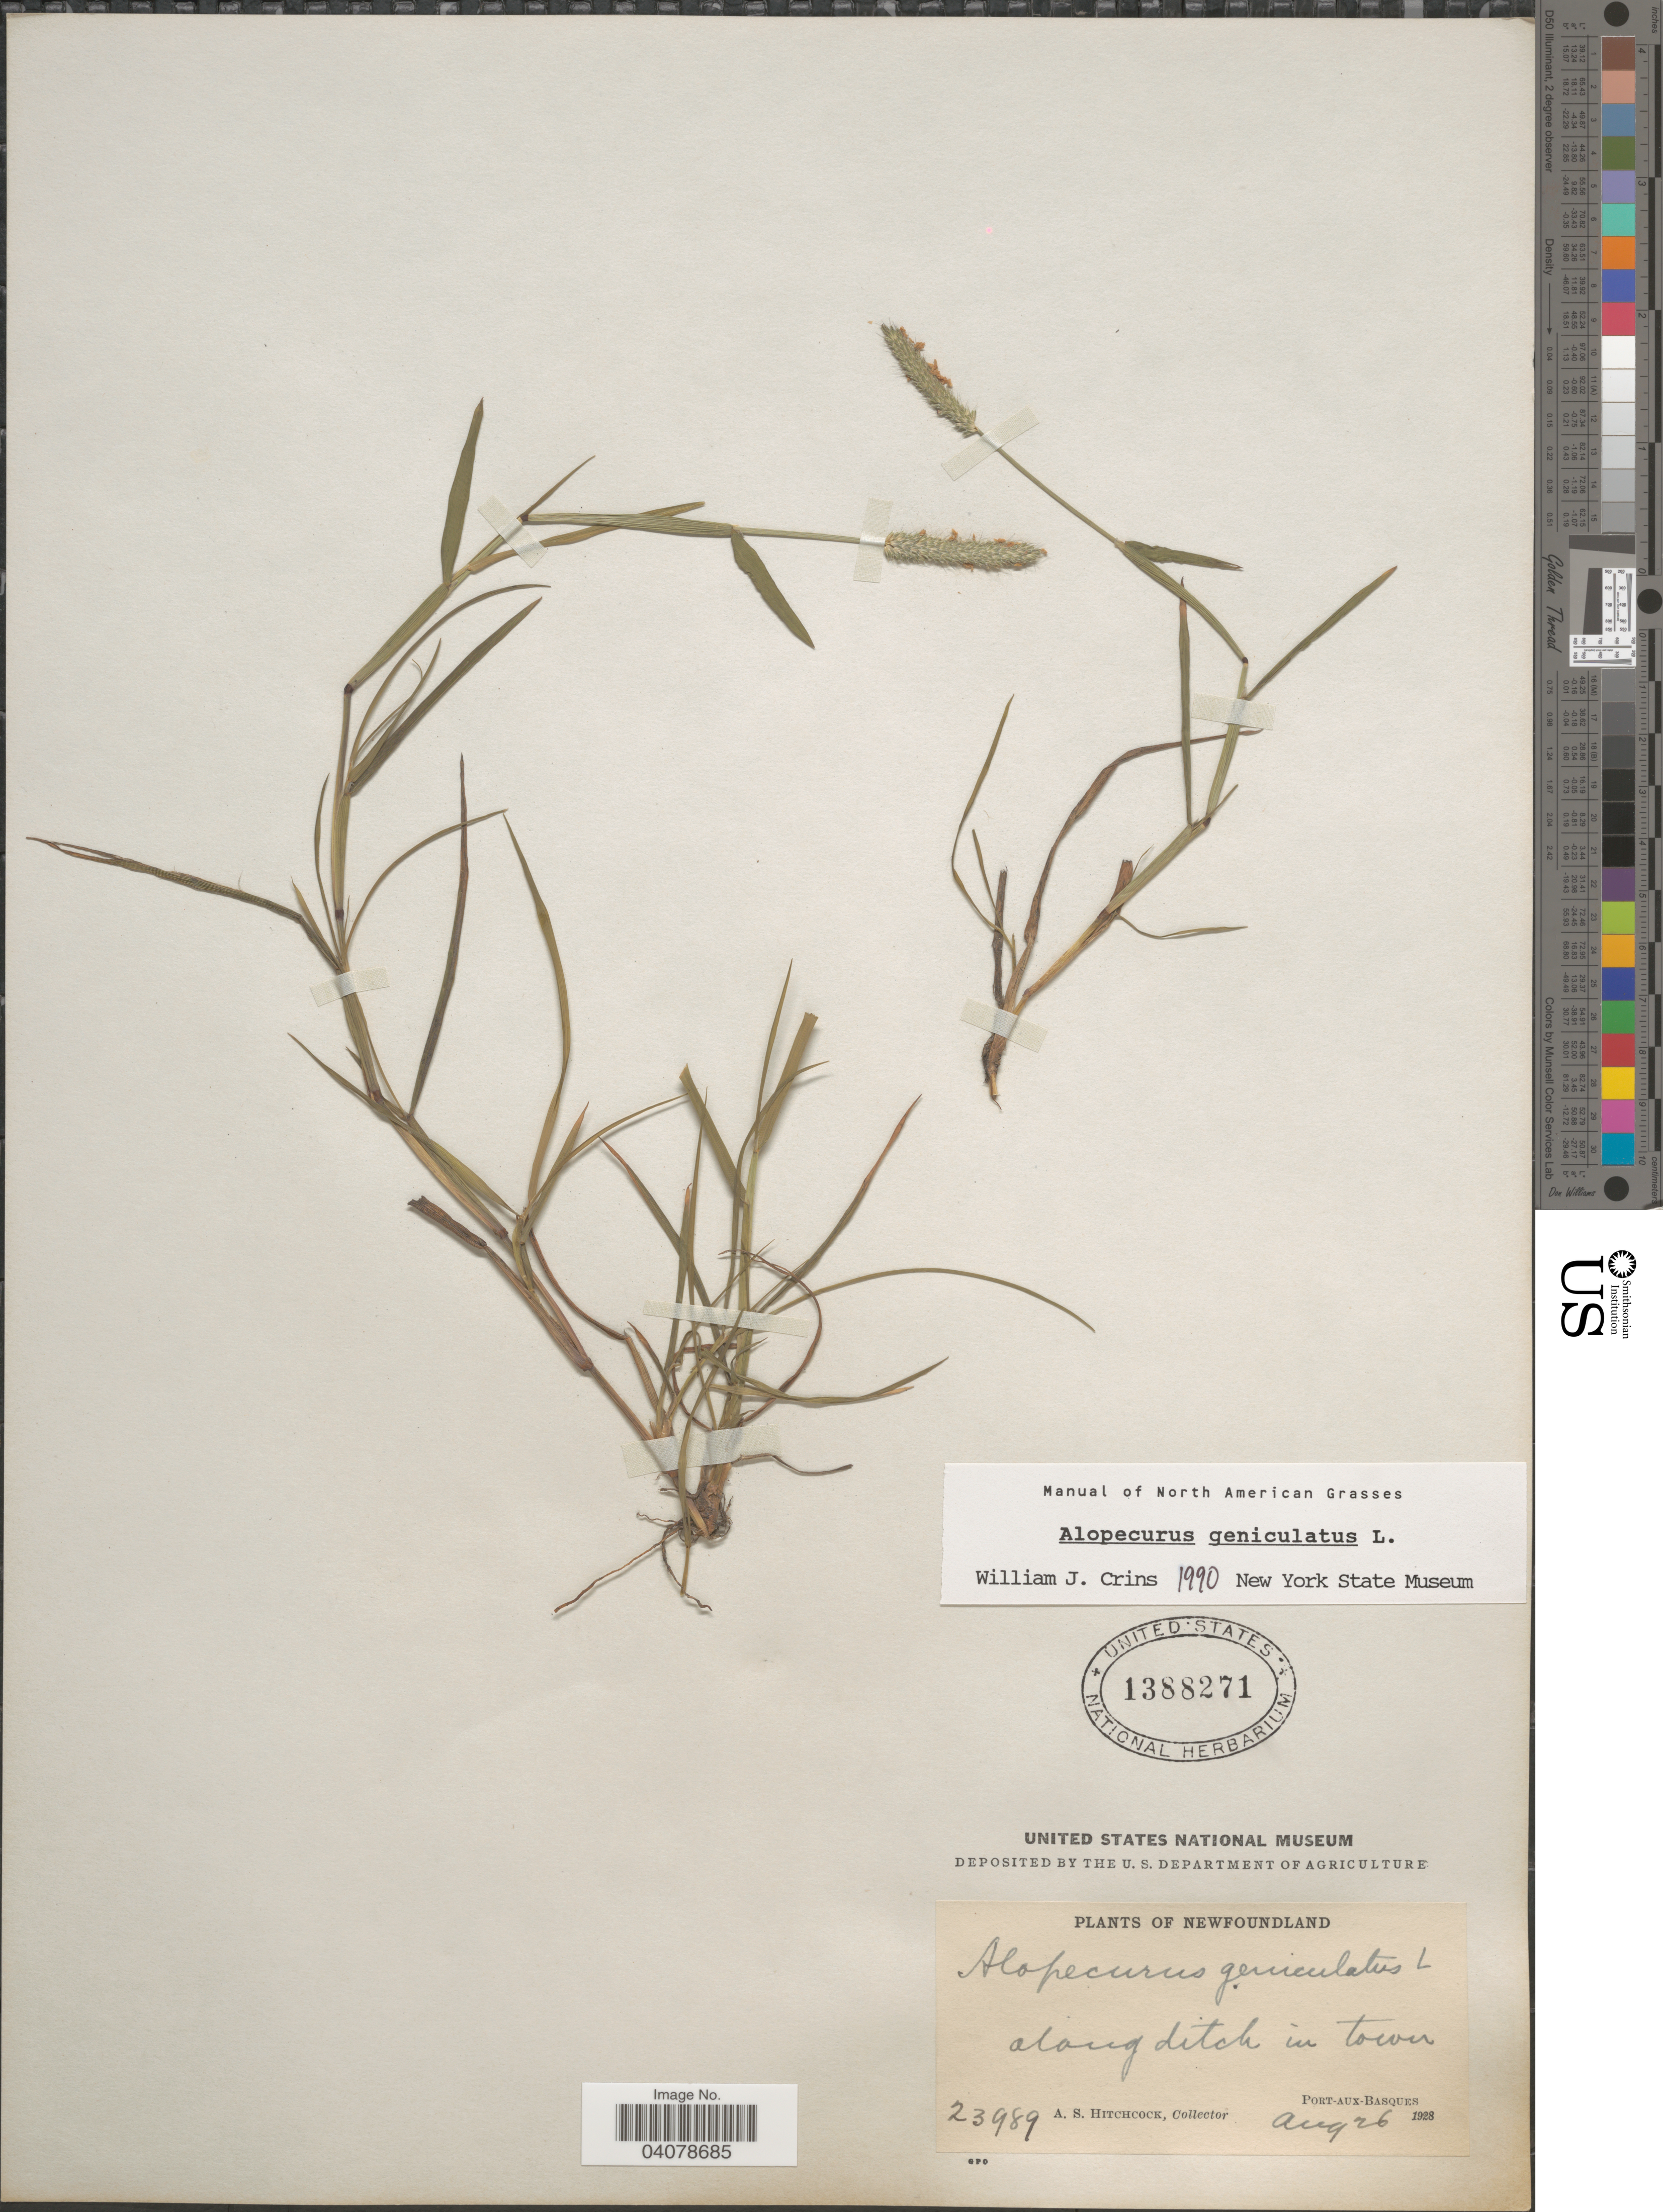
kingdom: Plantae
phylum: Tracheophyta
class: Liliopsida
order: Poales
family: Poaceae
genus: Alopecurus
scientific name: Alopecurus geniculatus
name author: L.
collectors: A. S. Hitchcock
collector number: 23989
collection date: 1928-08-26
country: Canada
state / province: Newfoundland and Labrador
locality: Along ditch in town. Port-Aux-Basques.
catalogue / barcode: US 1388271